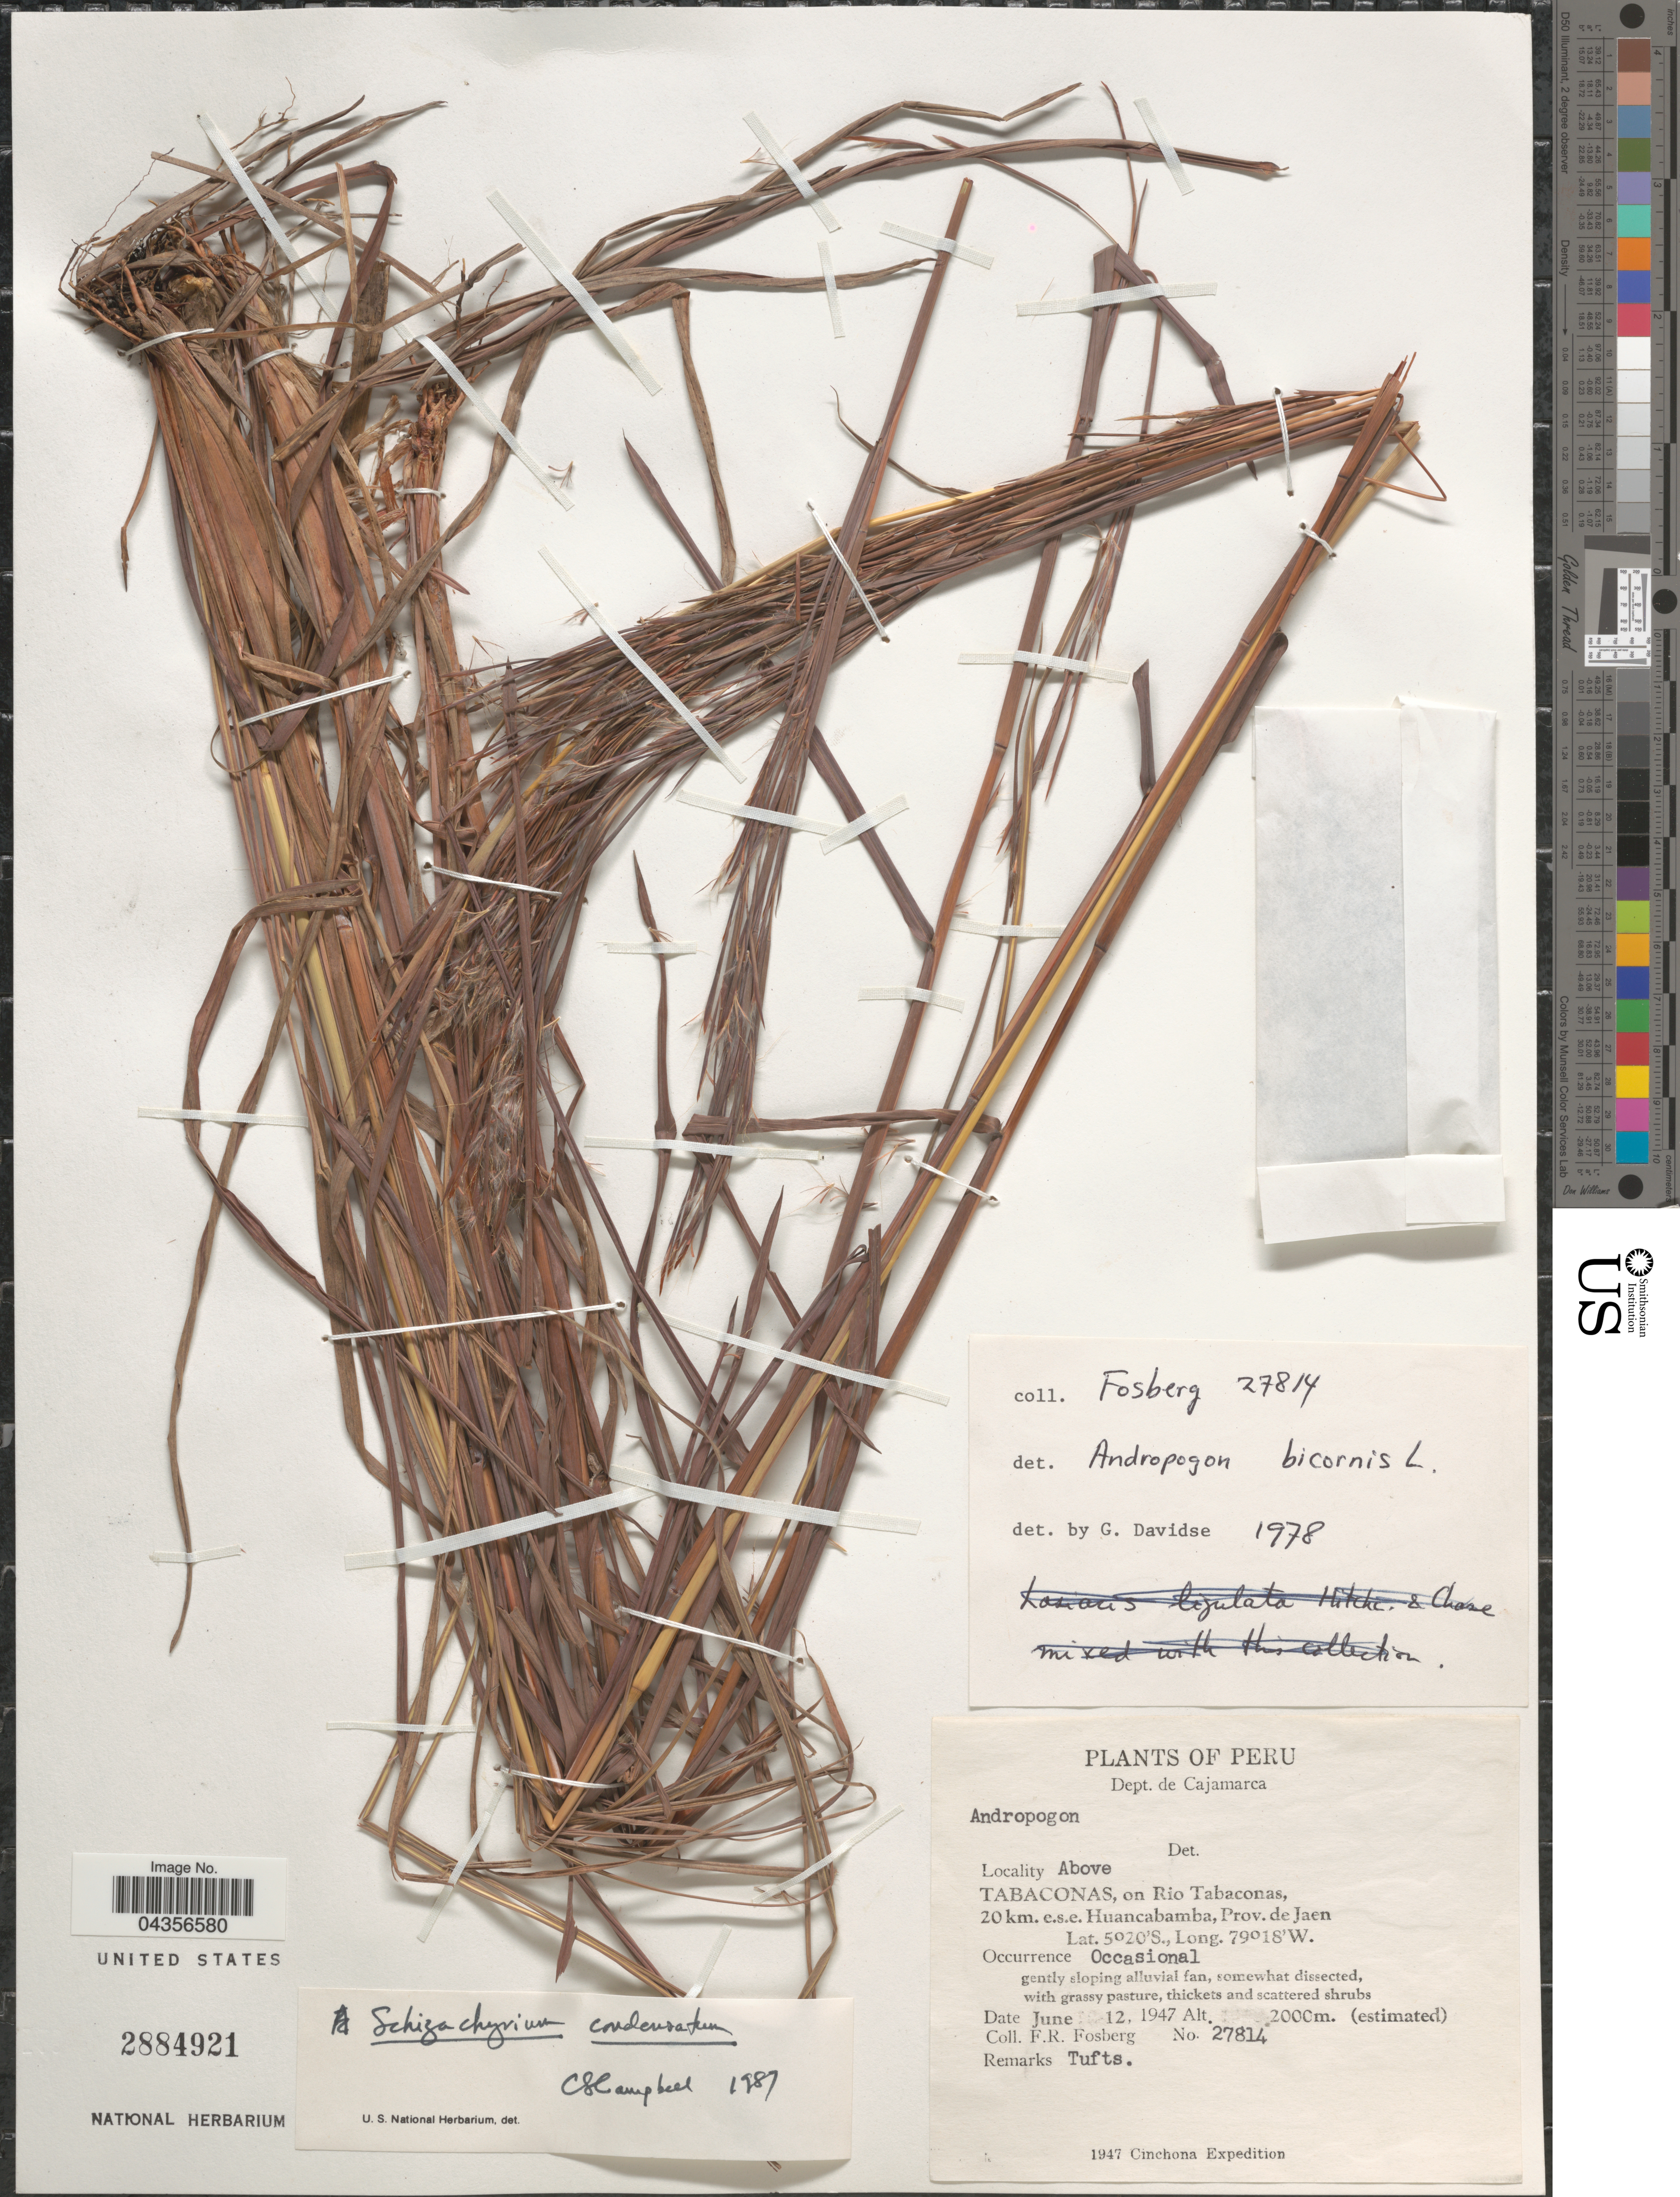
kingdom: Plantae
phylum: Tracheophyta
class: Liliopsida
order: Poales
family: Poaceae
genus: Schizachyrium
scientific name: Schizachyrium microstachyum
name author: (Desv. ex Ham.) Roseng. et al.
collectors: F. R. Fosberg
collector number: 27814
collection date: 1947-06-12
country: Peru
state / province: Cajamarca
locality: Dept. de Cajamarca. Above Tabaconas, on Rio Tabaconas, 20 km. e.s.e. Huancabamba, Prov. de Jaen.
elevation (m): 2000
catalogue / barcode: US 2884921